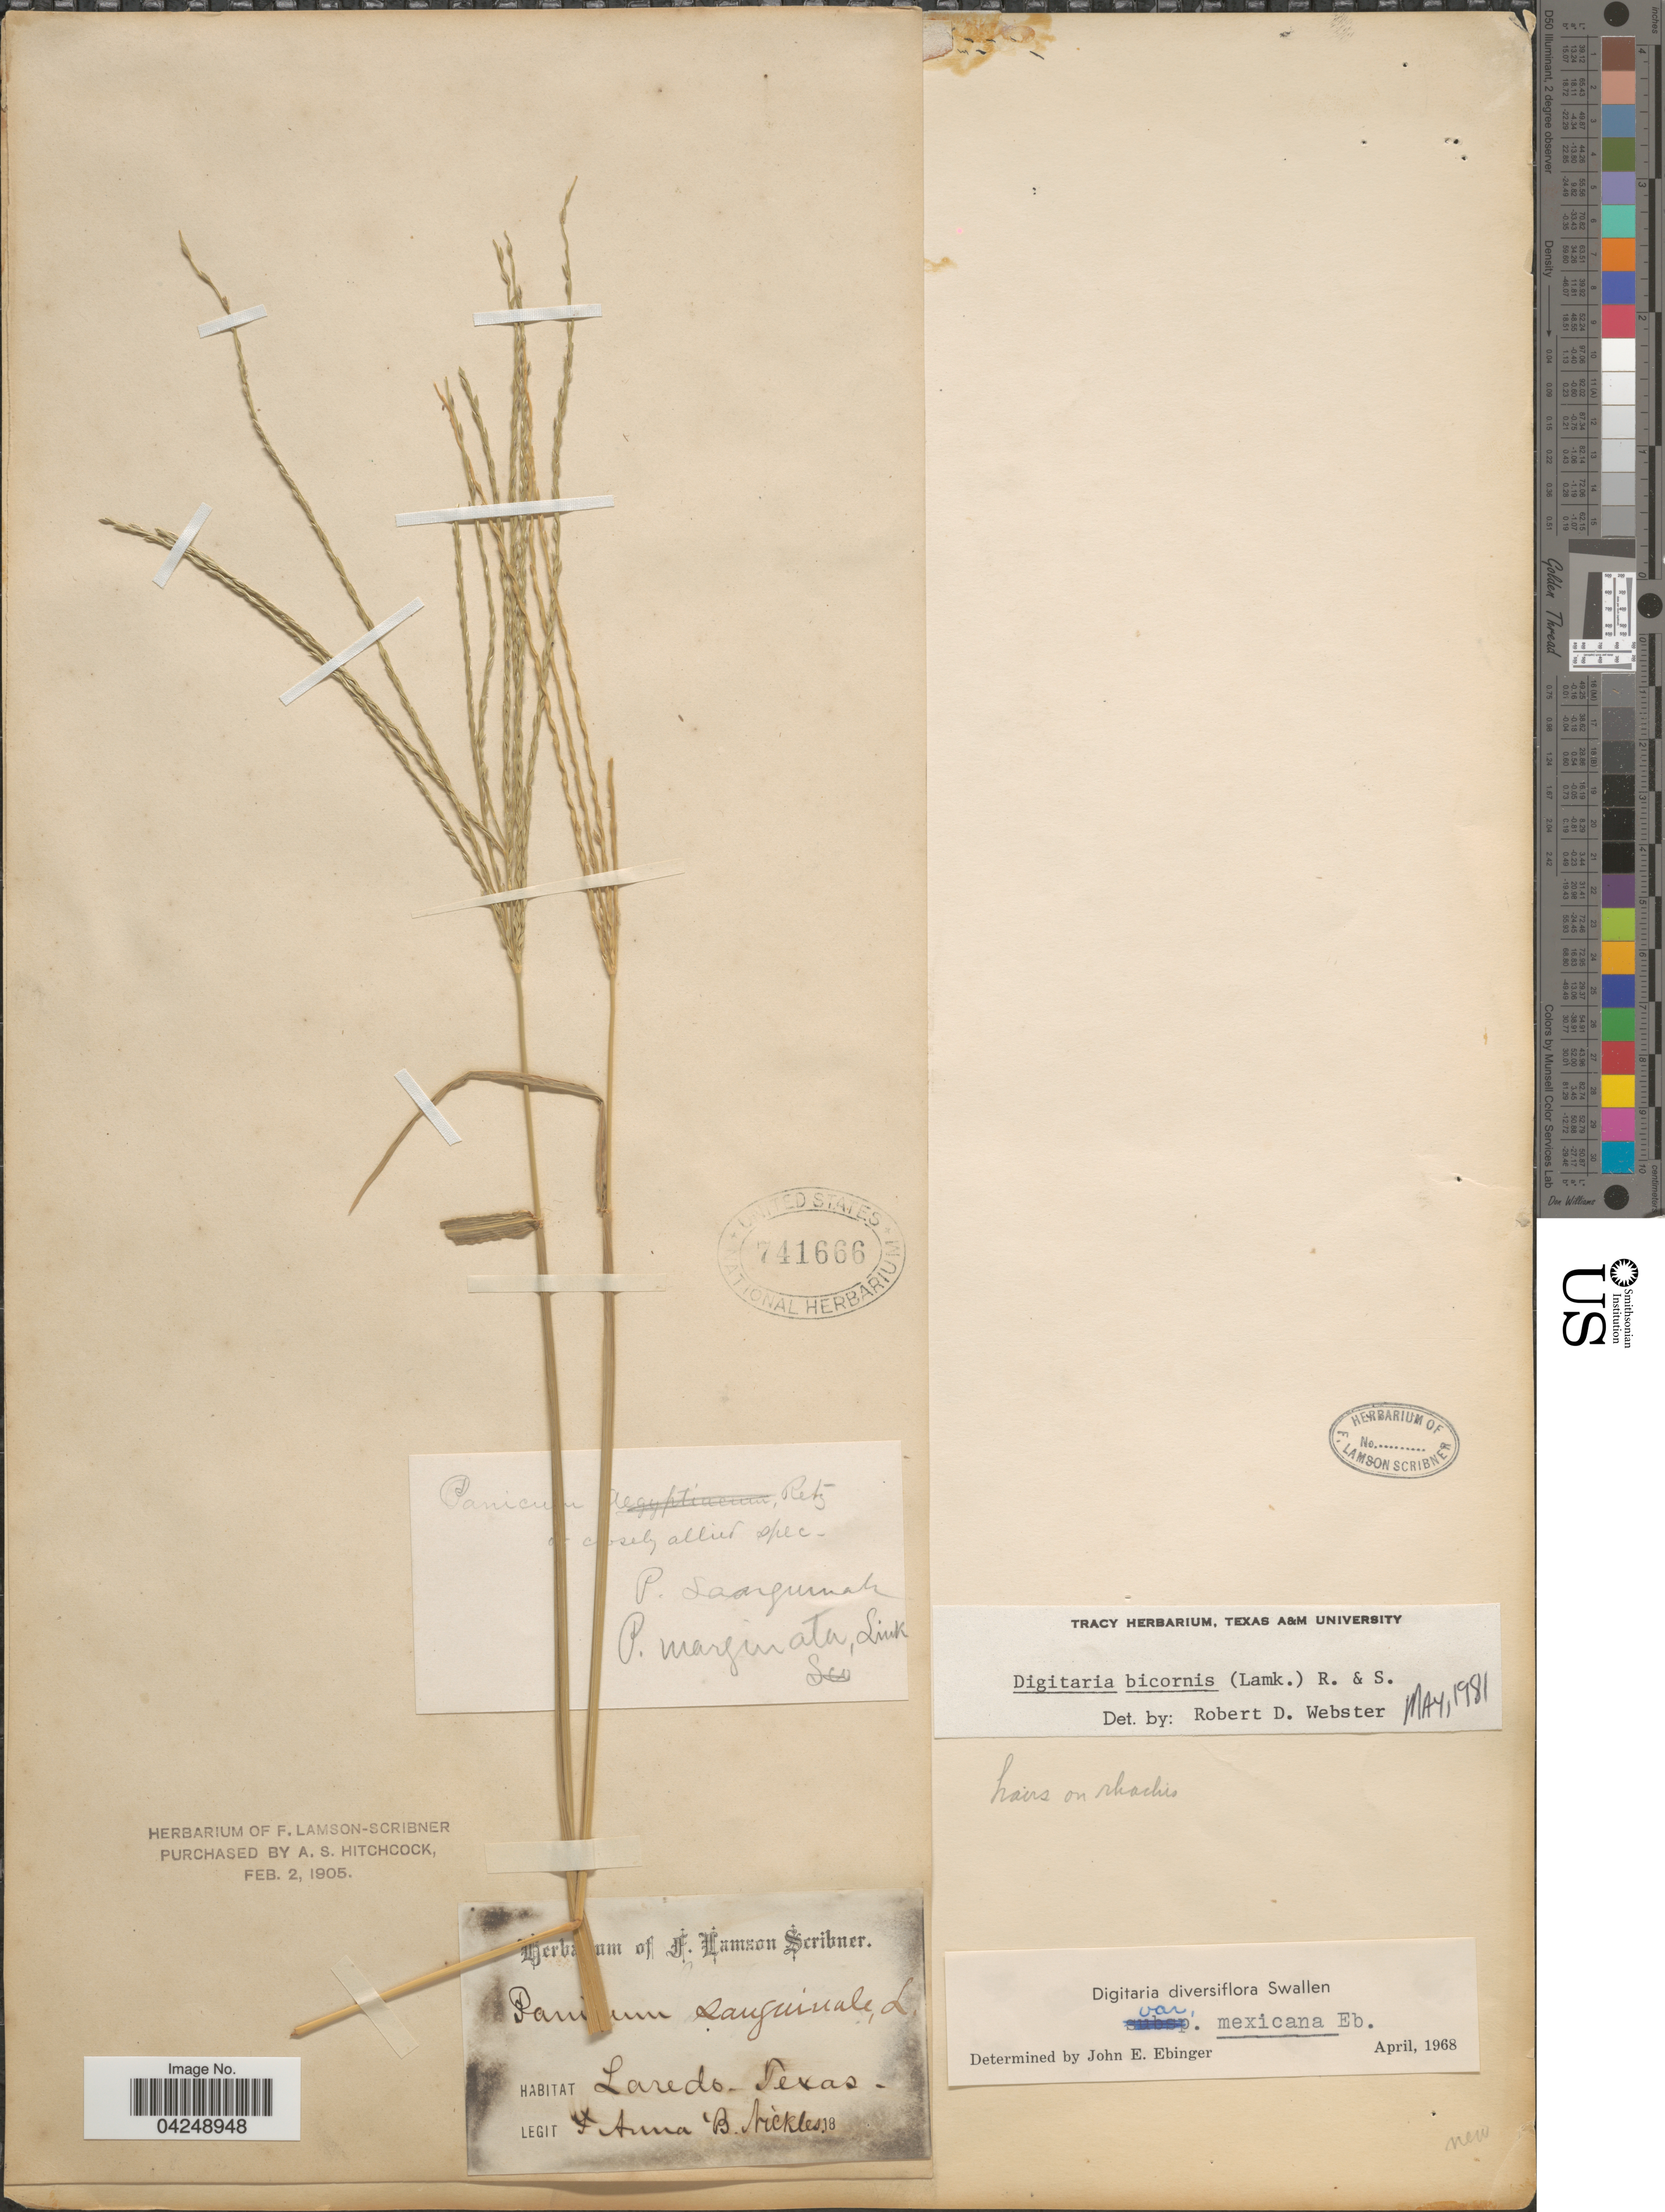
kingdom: Plantae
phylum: Tracheophyta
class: Liliopsida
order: Poales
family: Poaceae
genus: Digitaria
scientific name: Digitaria bicornis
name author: (Lam.) Roem. & Schult.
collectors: A. Nickles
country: United States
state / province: Texas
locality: Laredo.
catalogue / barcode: US 741666